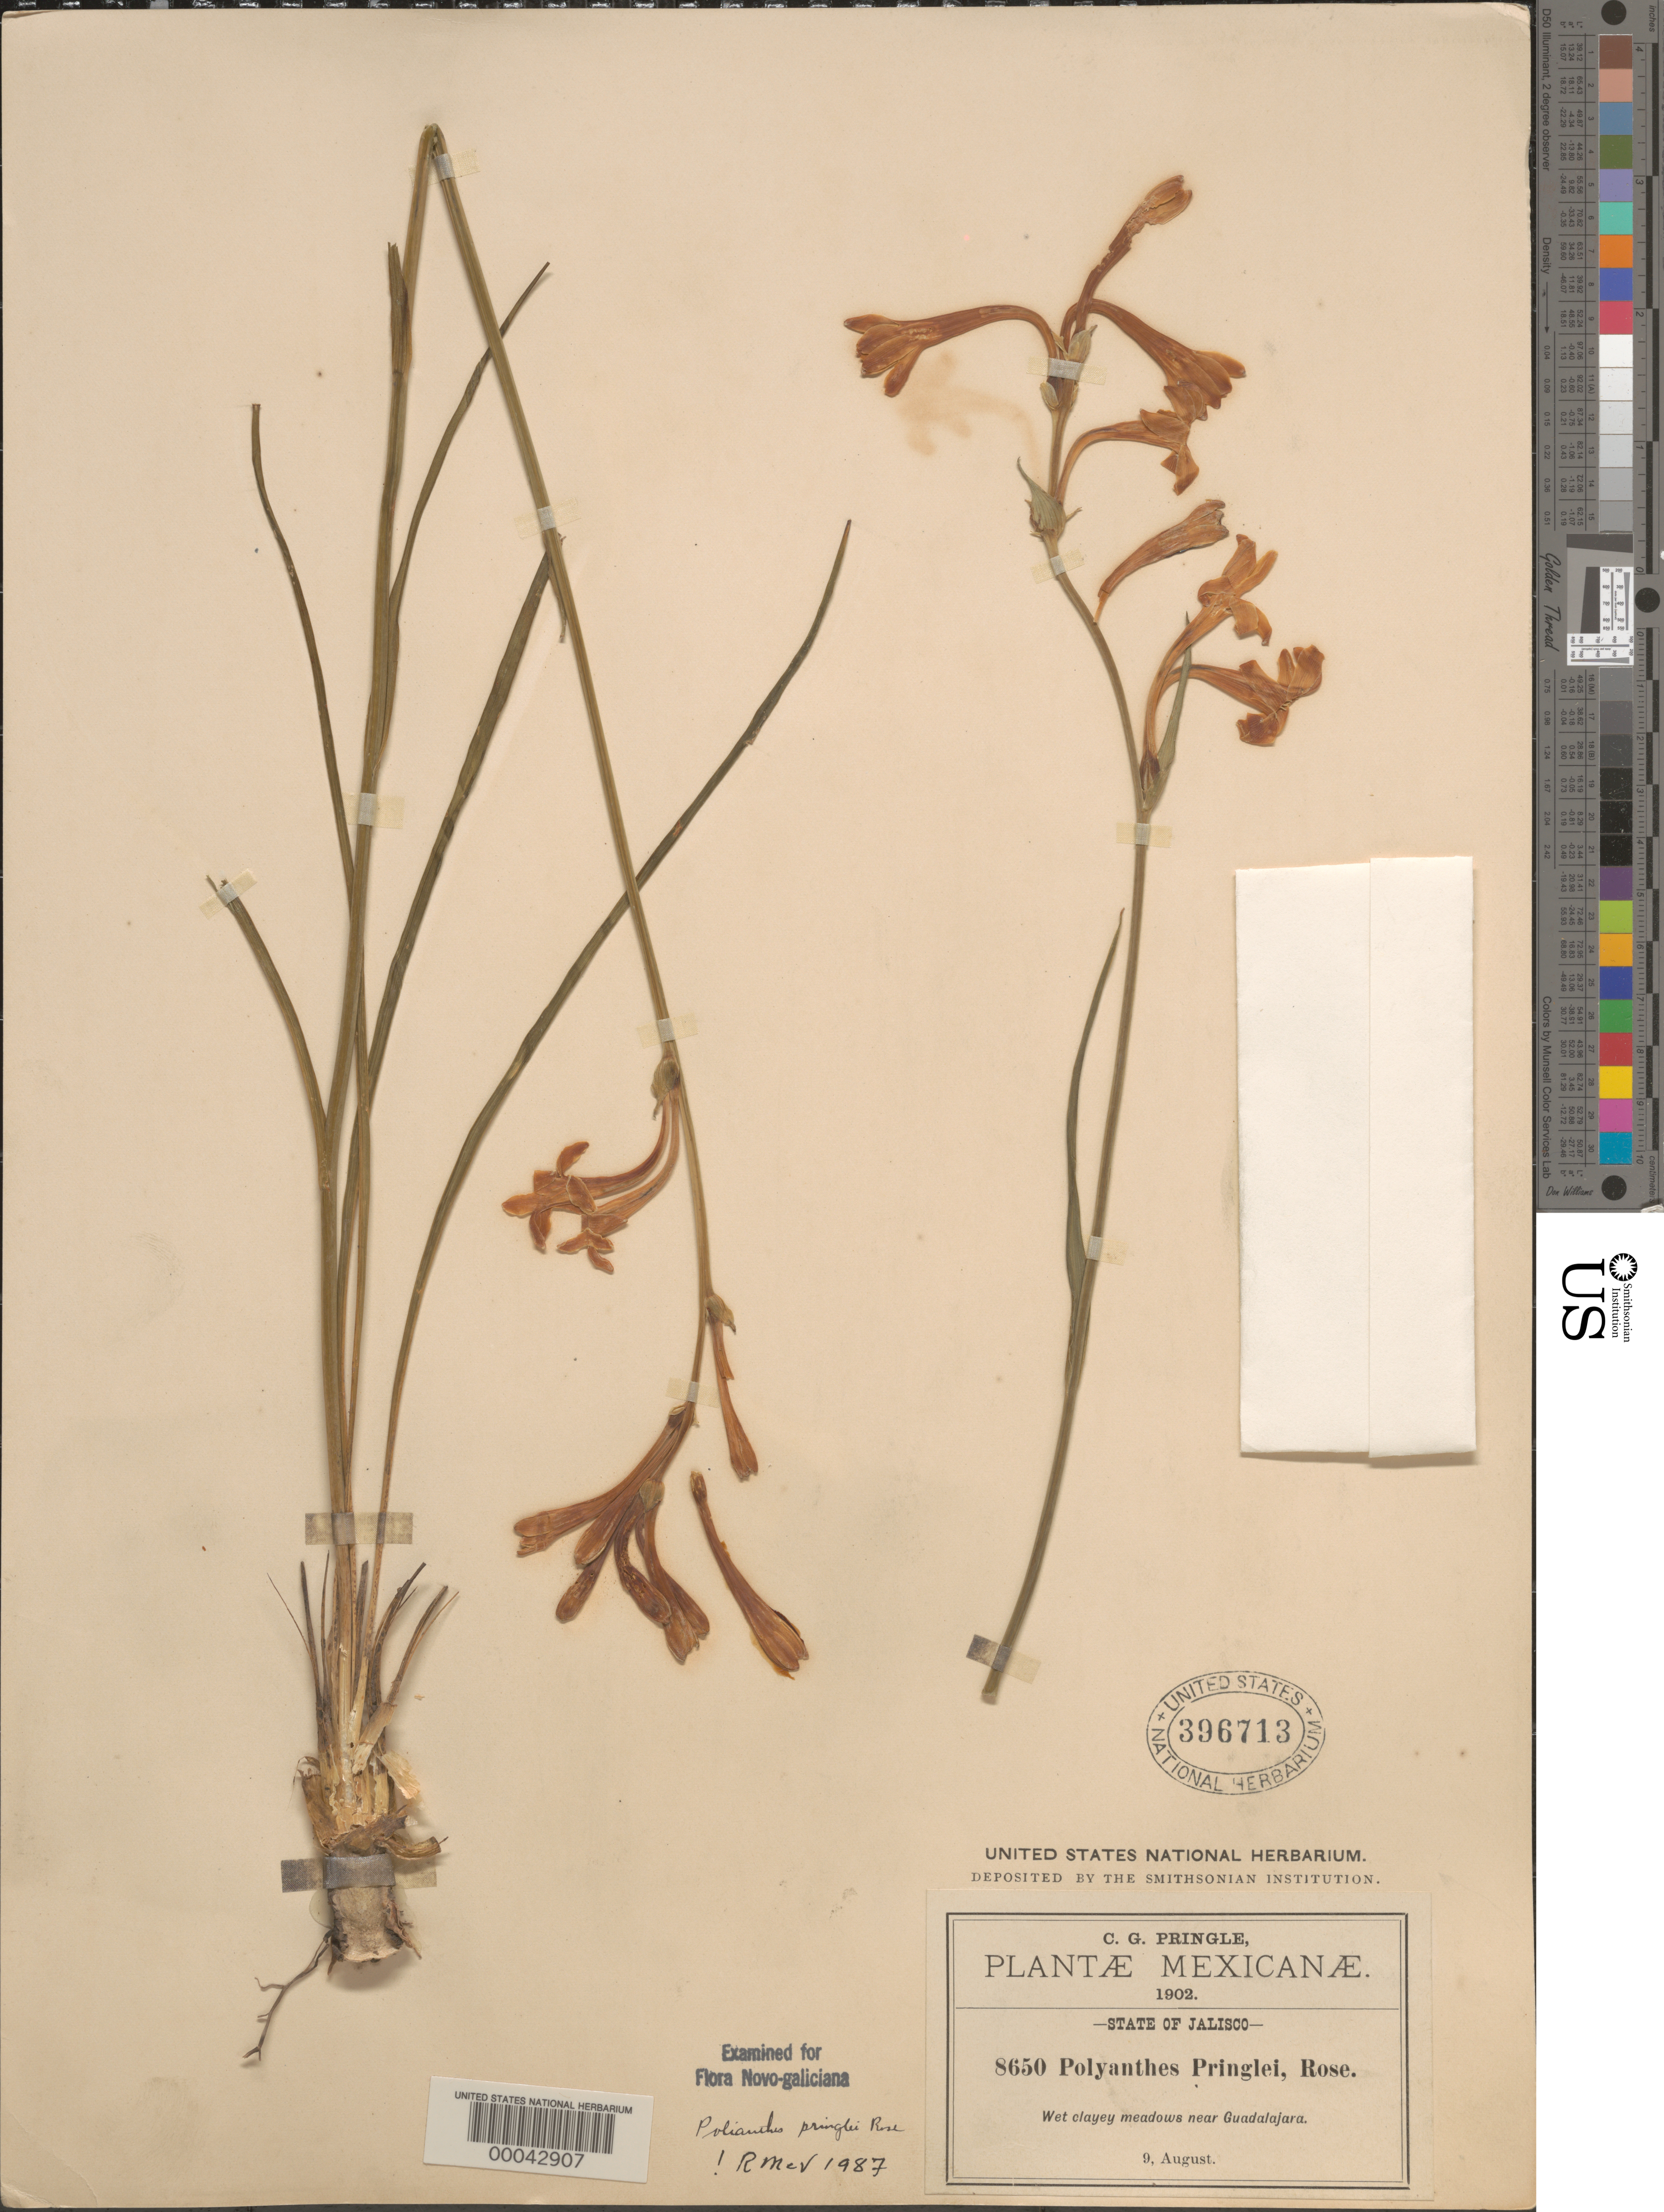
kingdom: Plantae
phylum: Tracheophyta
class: Liliopsida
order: Asparagales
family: Asparagaceae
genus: Polianthes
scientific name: Polianthes pringlei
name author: Rose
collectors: C. G. Pringle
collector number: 8650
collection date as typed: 09 Aug 1902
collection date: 1902-08-09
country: Mexico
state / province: Jalisco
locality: Near Guadalajara.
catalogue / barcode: US 396713